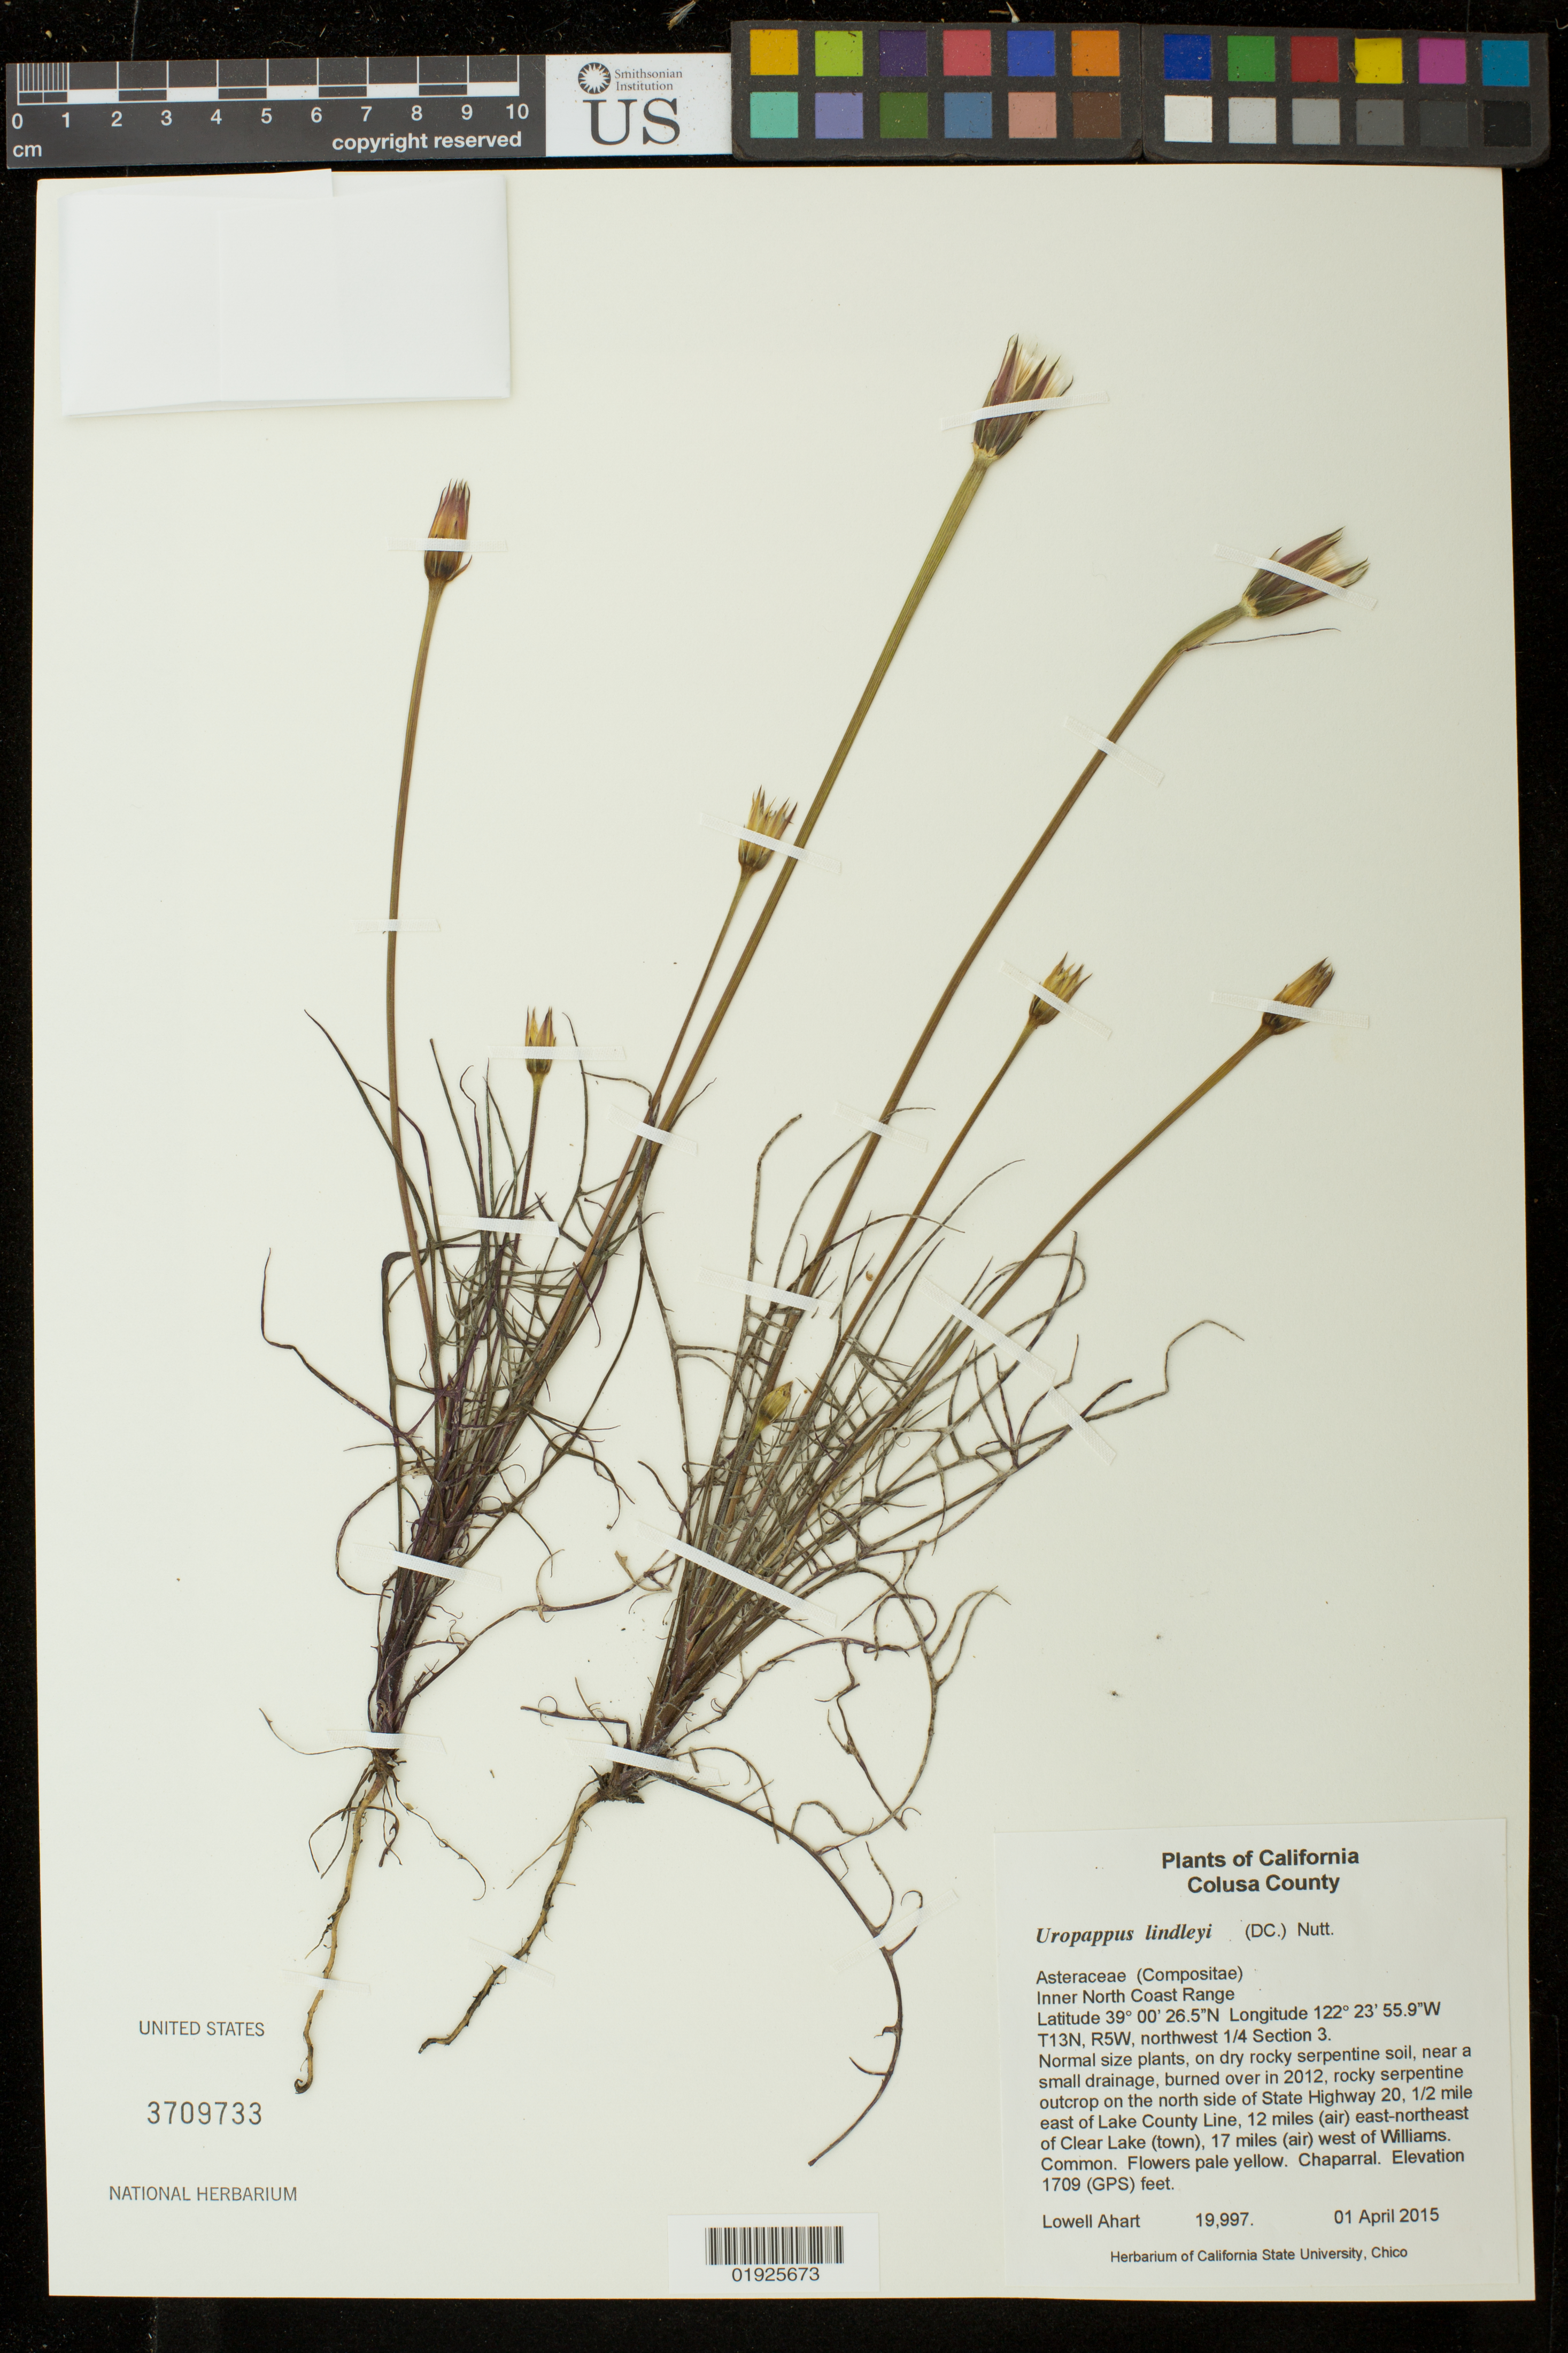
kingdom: Plantae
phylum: Tracheophyta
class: Magnoliopsida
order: Asterales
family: Asteraceae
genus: Uropappus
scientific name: Uropappus lindleyi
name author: (DC.) Nutt.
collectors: L. Ahart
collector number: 19997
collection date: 2015-04-01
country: United States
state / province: California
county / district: Colusa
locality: Inner North Coast Range. Near a small drainage, burned over in 2012, rocky serpentine outcrop on the north side of State Highway 20, 1/2 mile east of Lake County Line, 12 miles (air) east-northeast of Clear Lake (town), 17 miles (air) west of Williams.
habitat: On dry rocky serpentine soil. Chaparral.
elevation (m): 521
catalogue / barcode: US 3709733